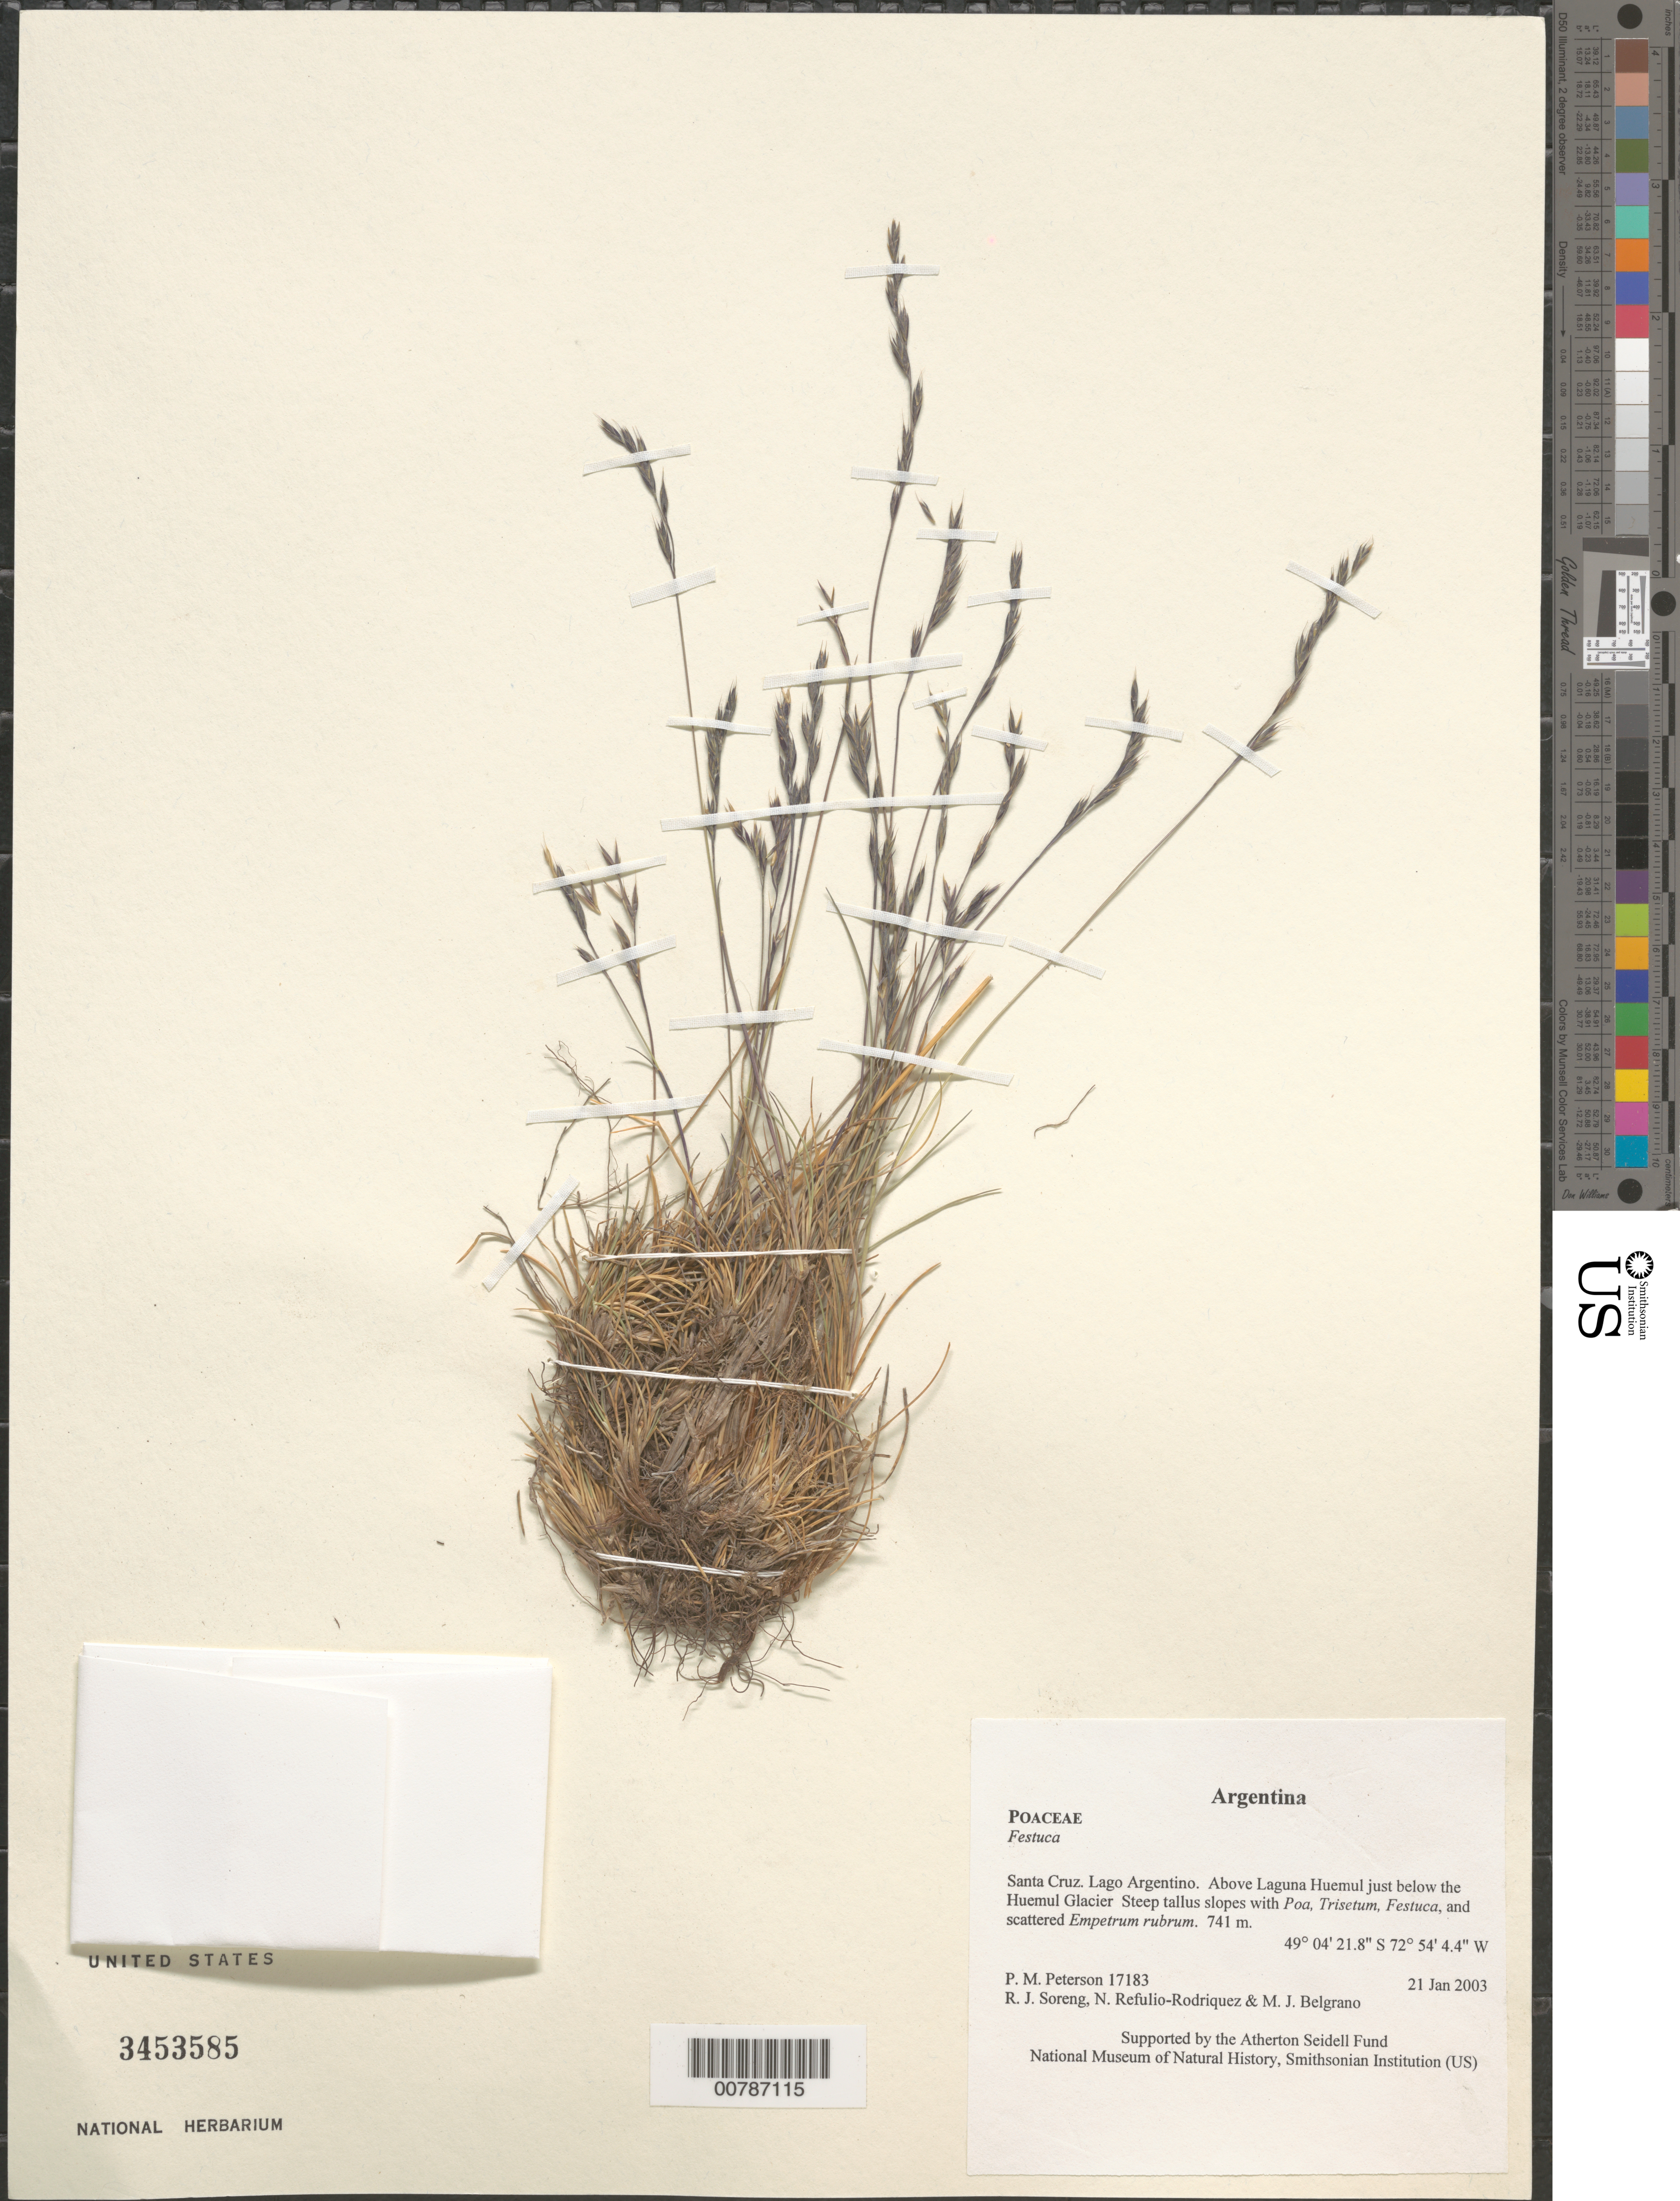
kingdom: Plantae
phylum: Tracheophyta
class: Liliopsida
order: Poales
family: Poaceae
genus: Festuca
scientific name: Festuca sp.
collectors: P. M. Peterson, R. J. Soreng, N. Refulio-Rodríguez & M. Belgrano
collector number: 17183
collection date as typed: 21 Jan 2003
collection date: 2003-01-21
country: Argentina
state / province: Santa Cruz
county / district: Lago Argentino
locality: Above Laguna Huemul just below the Huemul Glacier Steep tallus slopes with Poa, Trisetum, Festuca, and scattered Empetrum rubrum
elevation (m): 741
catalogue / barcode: US 3453585